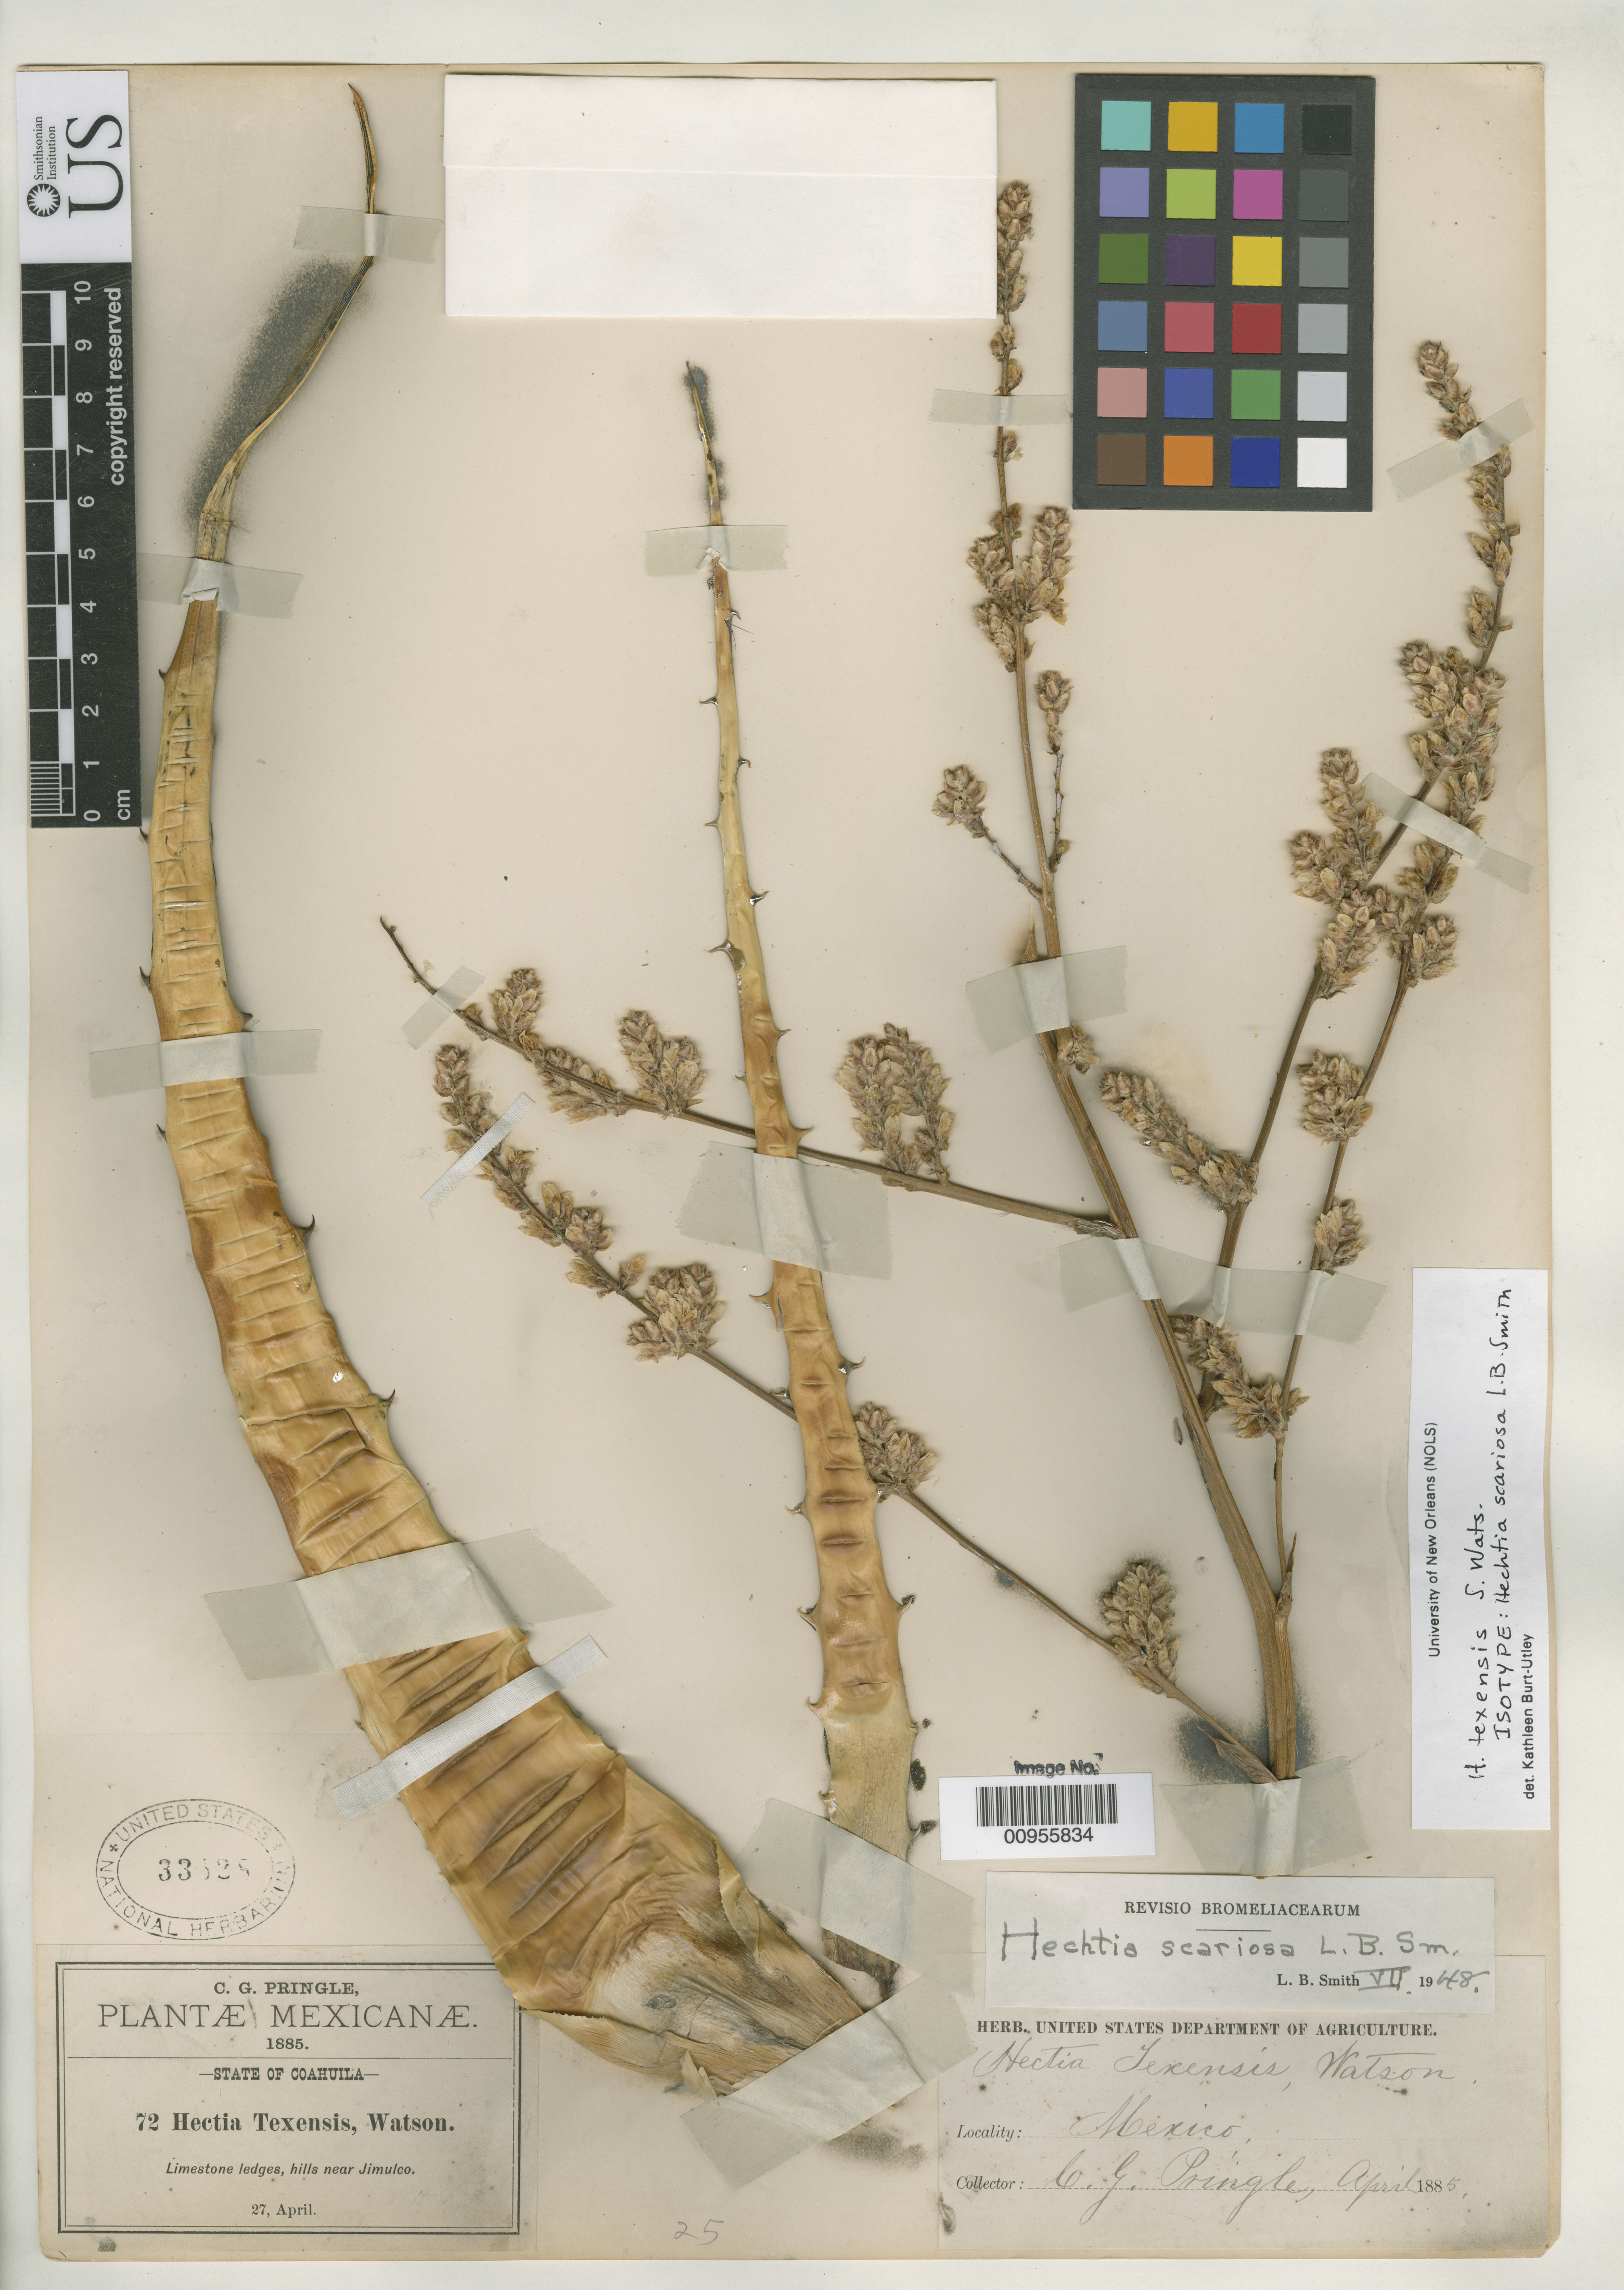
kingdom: Plantae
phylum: Tracheophyta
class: Liliopsida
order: Poales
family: Bromeliaceae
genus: Hechtia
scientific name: Hechtia scariosa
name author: L.B. Sm.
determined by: Burt-Utley, Kathleen M.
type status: Isotype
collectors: C. G. Pringle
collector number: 72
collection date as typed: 27 Apr 1885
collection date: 1885-04-27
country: Mexico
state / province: Coahuila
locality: Limestone ledges, hills near Jimulco.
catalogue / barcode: US 33528